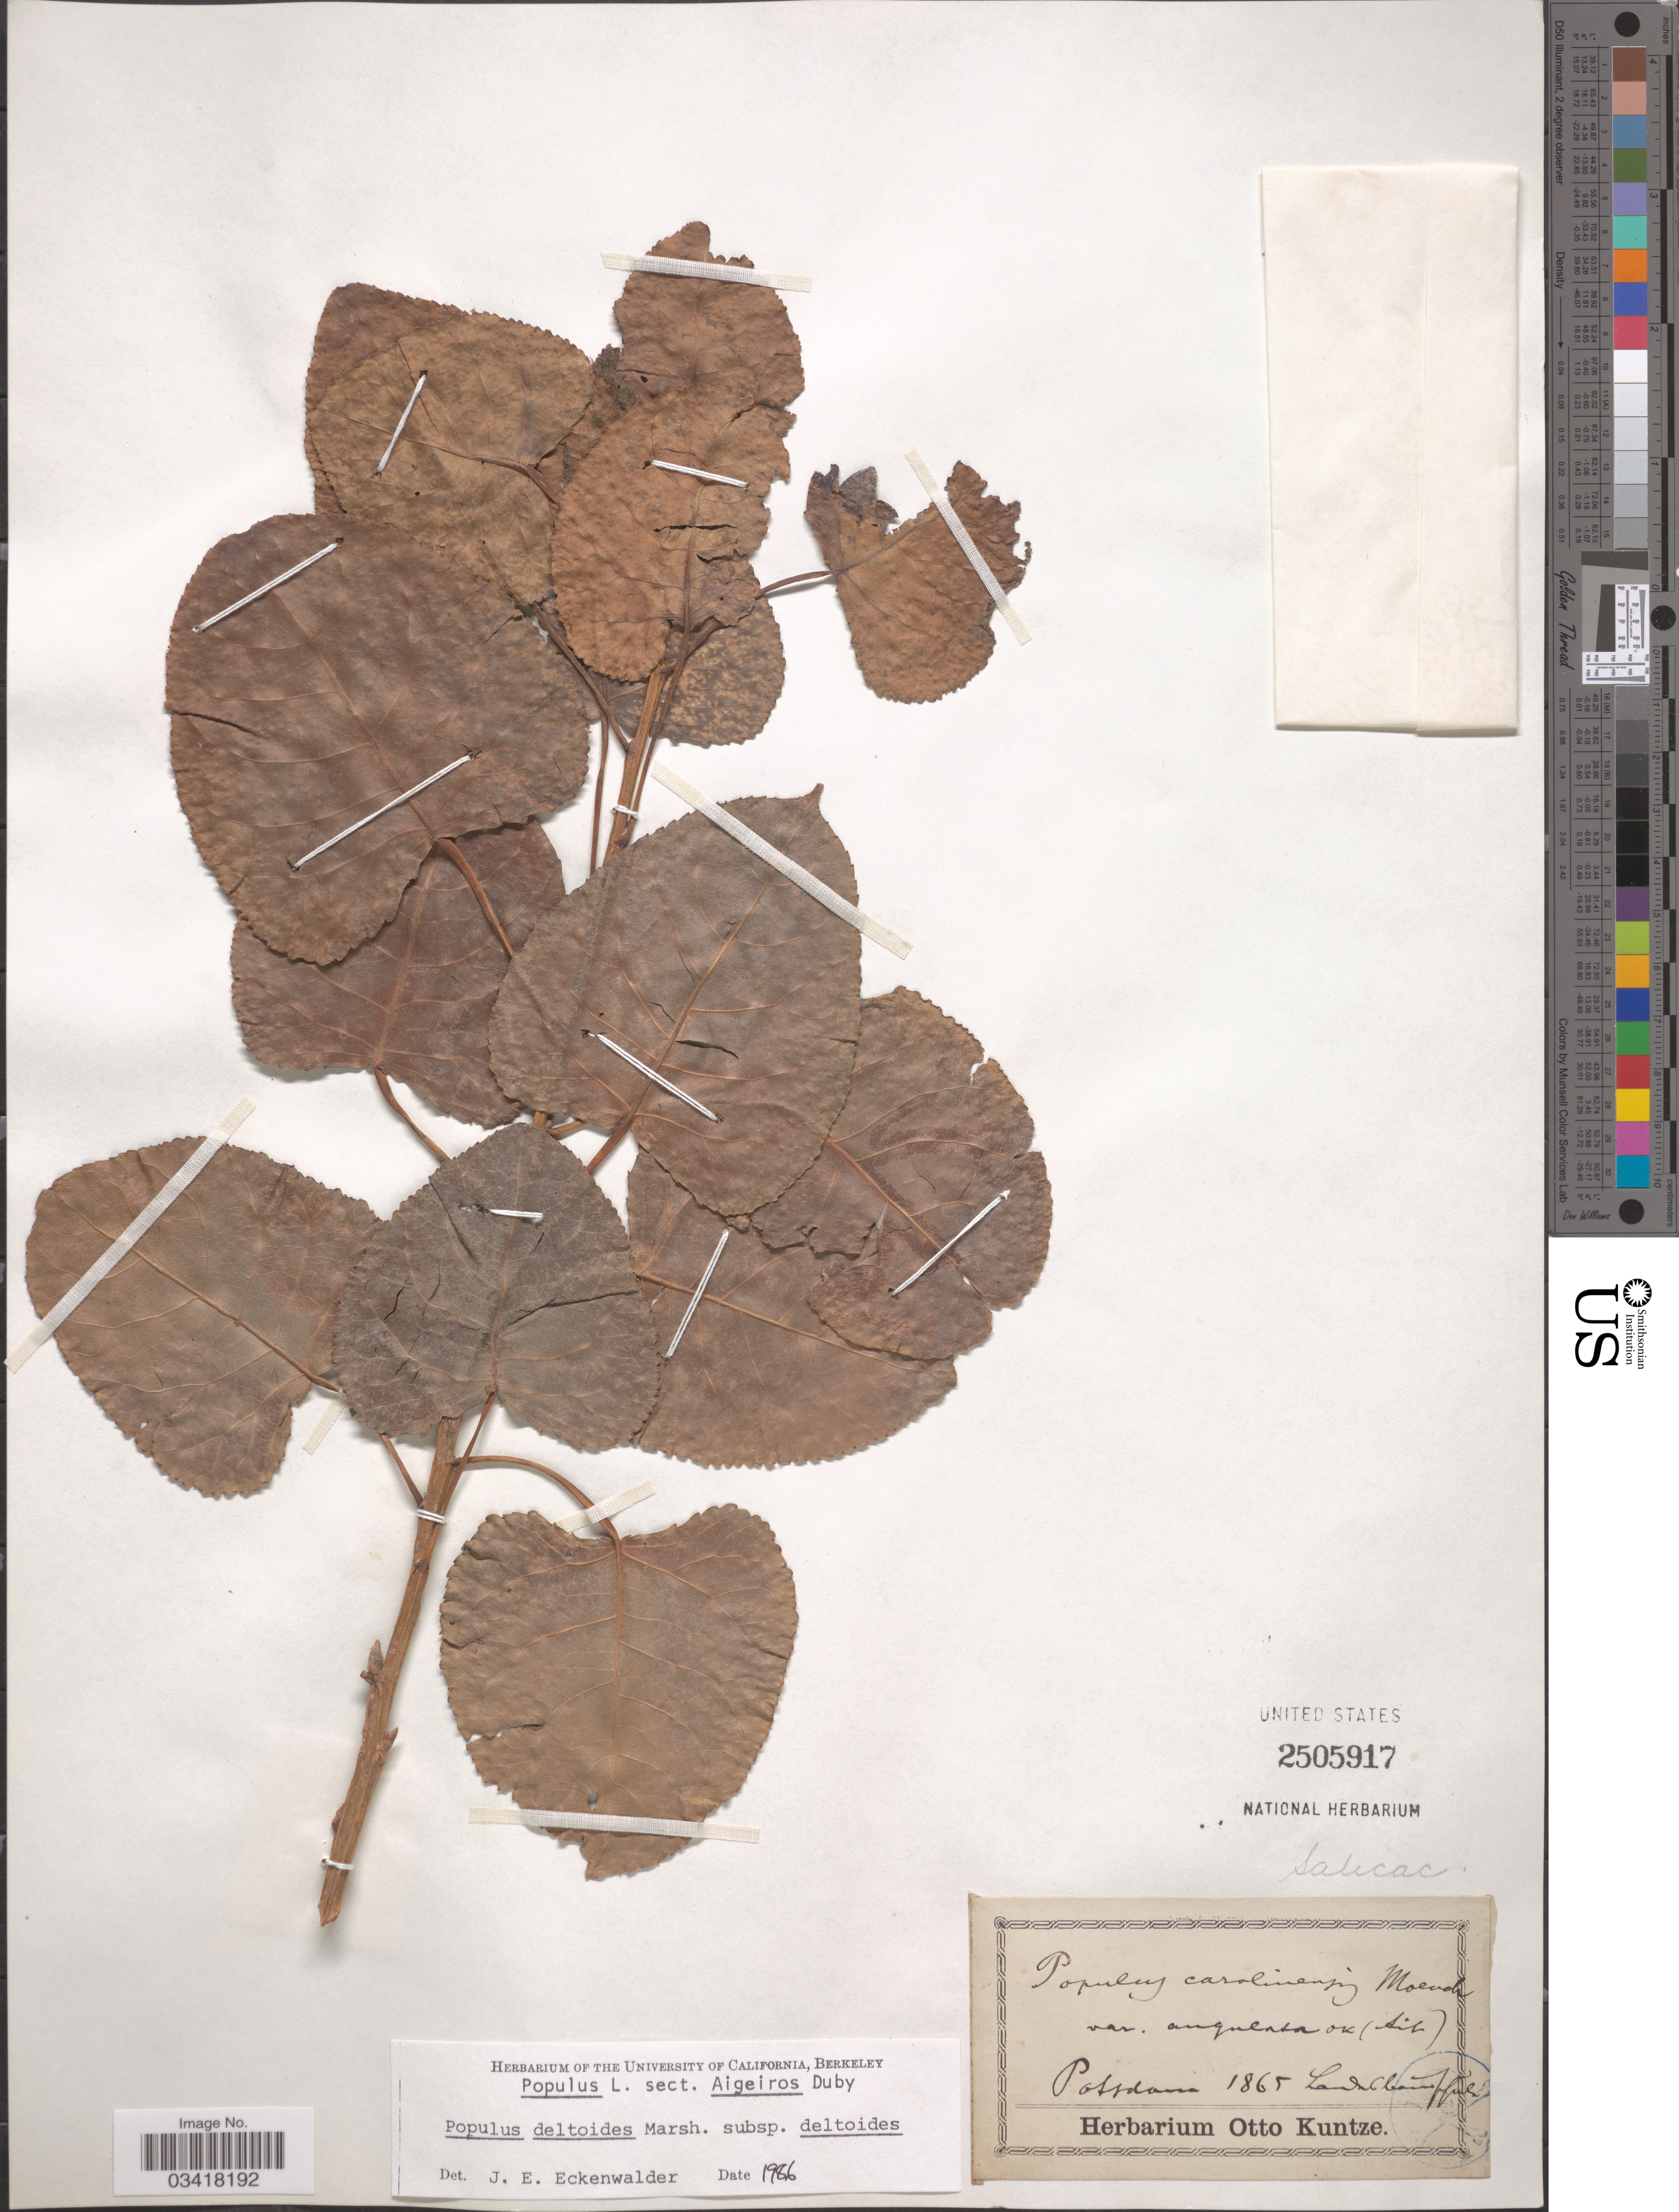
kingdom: Plantae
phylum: Tracheophyta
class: Magnoliopsida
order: Malpighiales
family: Salicaceae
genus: Populus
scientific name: Populus deltoides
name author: W. Bartram ex Marshall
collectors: ex herb. Otto Kuntze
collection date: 1865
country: Germany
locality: Potsdam. [illegible text].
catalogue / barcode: US 2505917